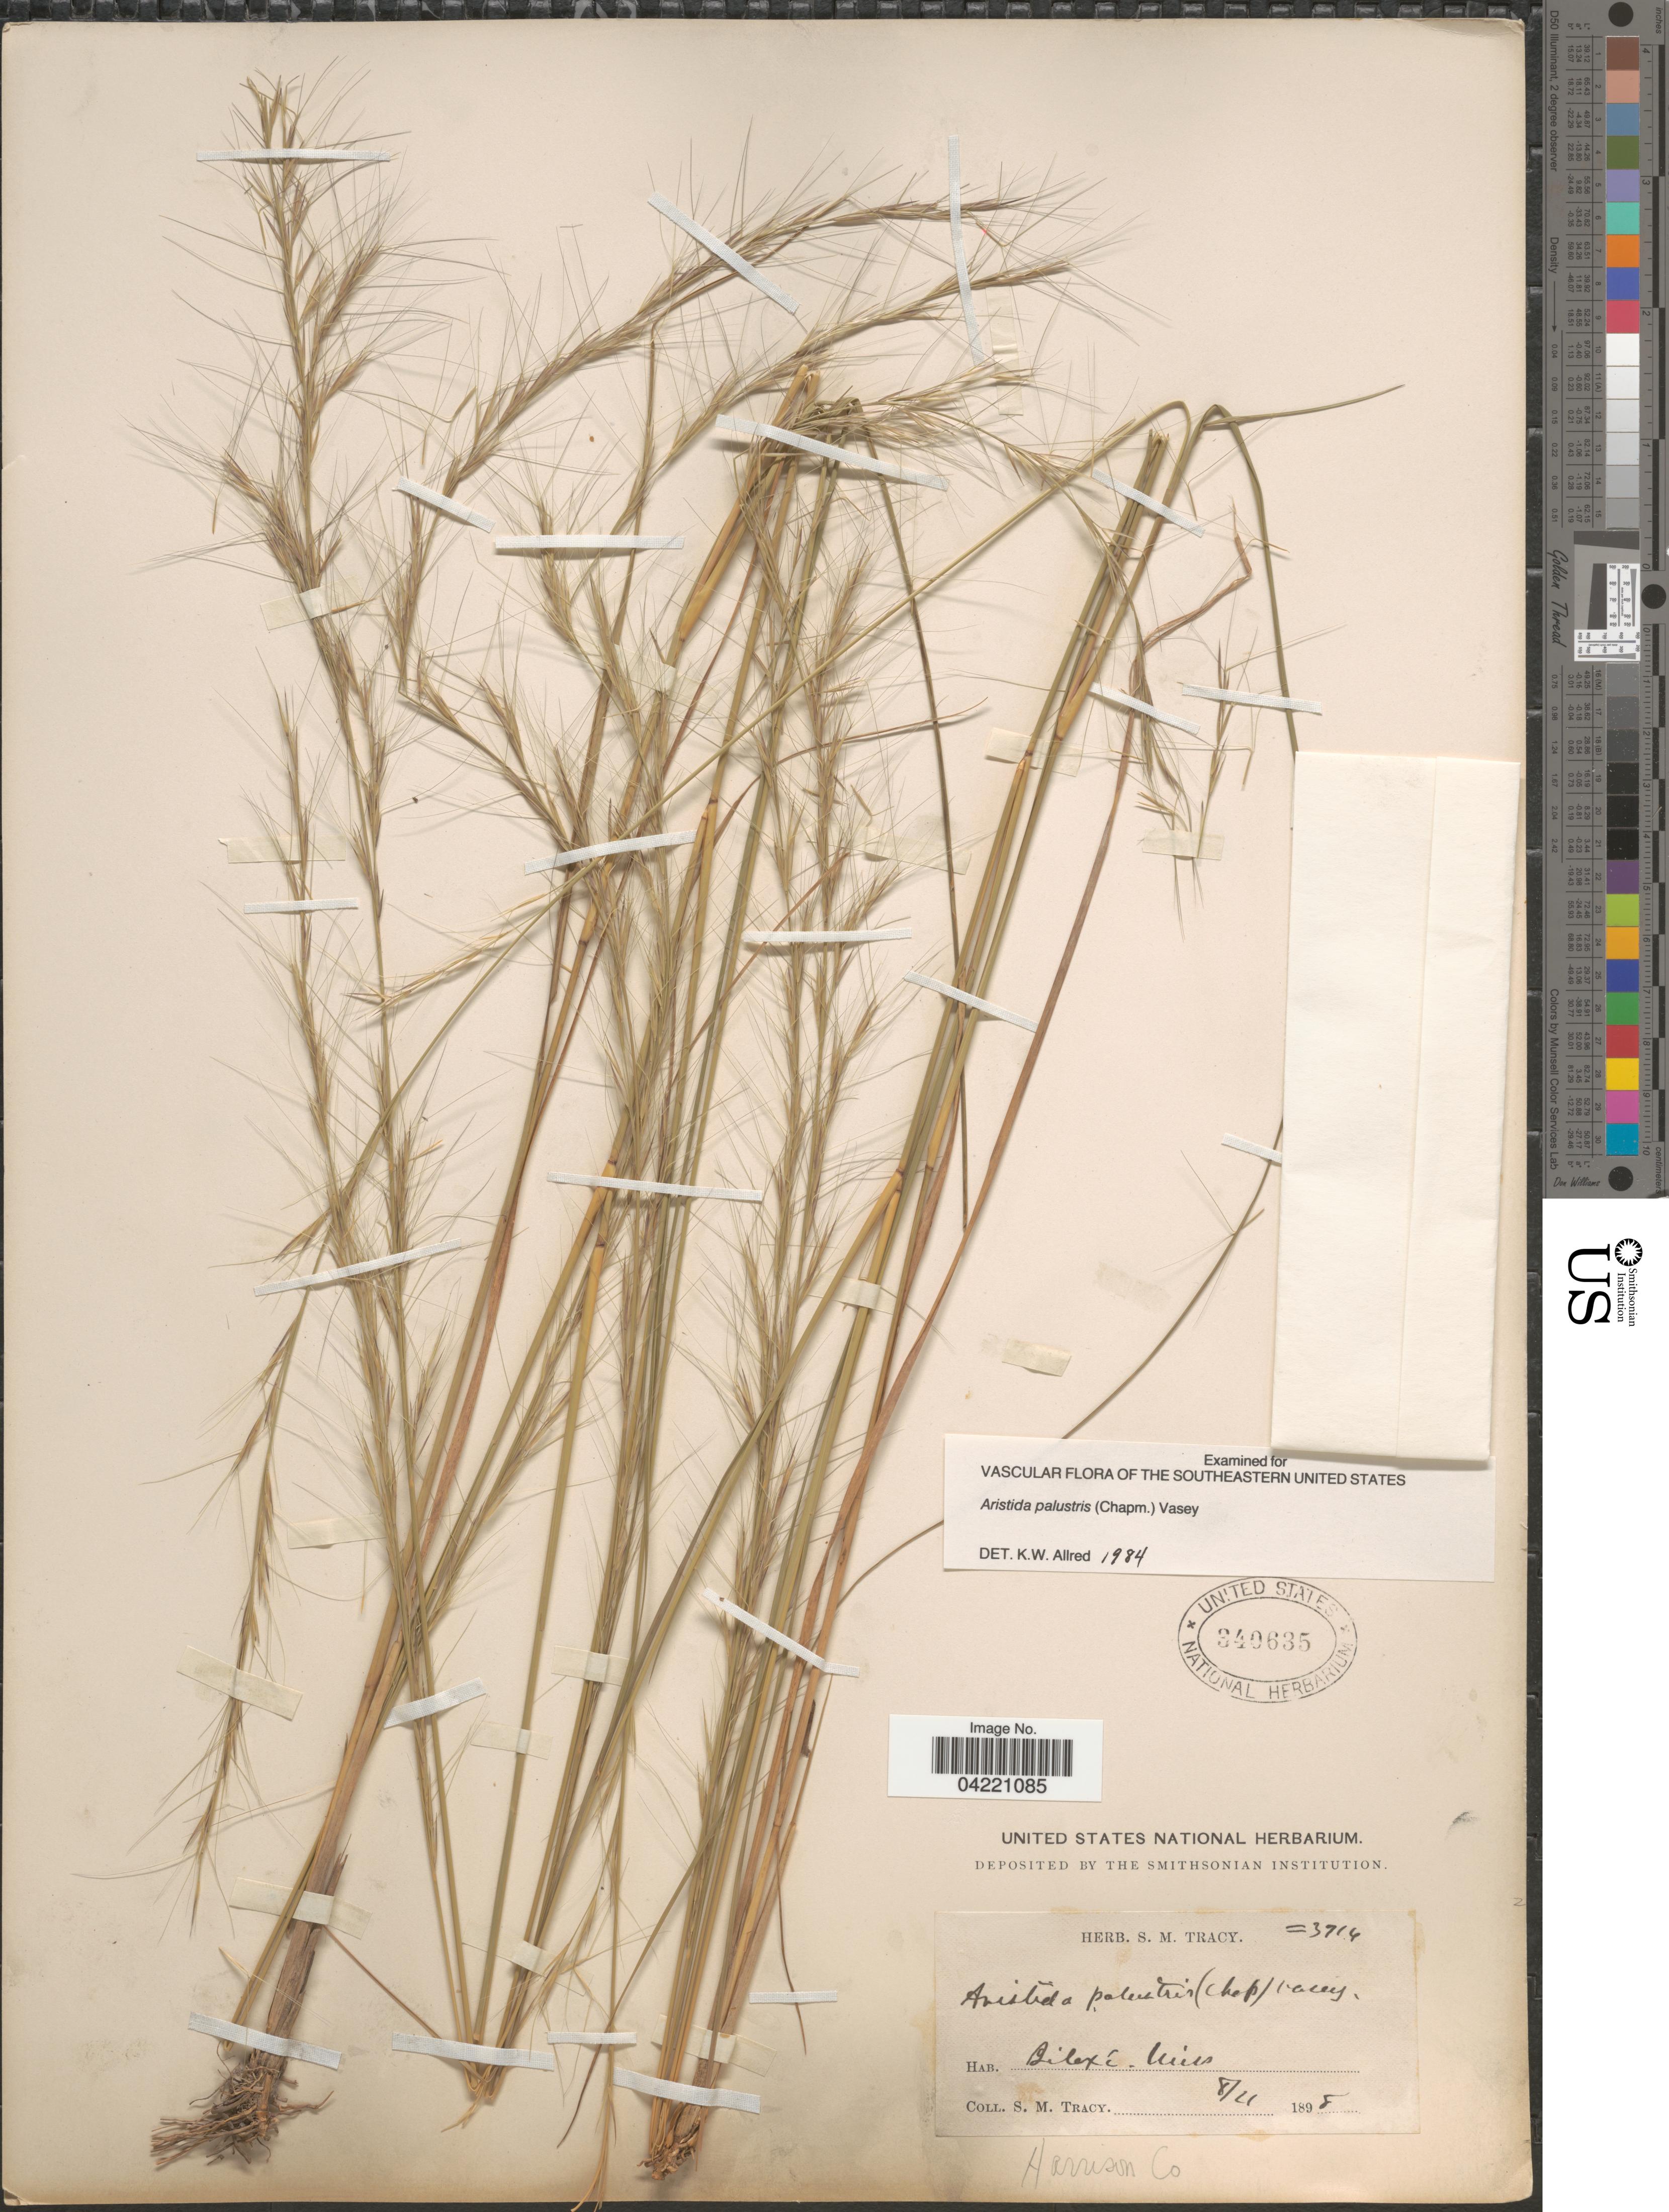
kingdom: Plantae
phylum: Tracheophyta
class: Liliopsida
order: Poales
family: Poaceae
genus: Aristida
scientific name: Aristida palustris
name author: (Chapm.) Vasey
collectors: S. M. Tracy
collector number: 3714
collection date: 1898-08-21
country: United States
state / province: Mississippi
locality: Harrison Co. Biloxi.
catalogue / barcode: US 340635